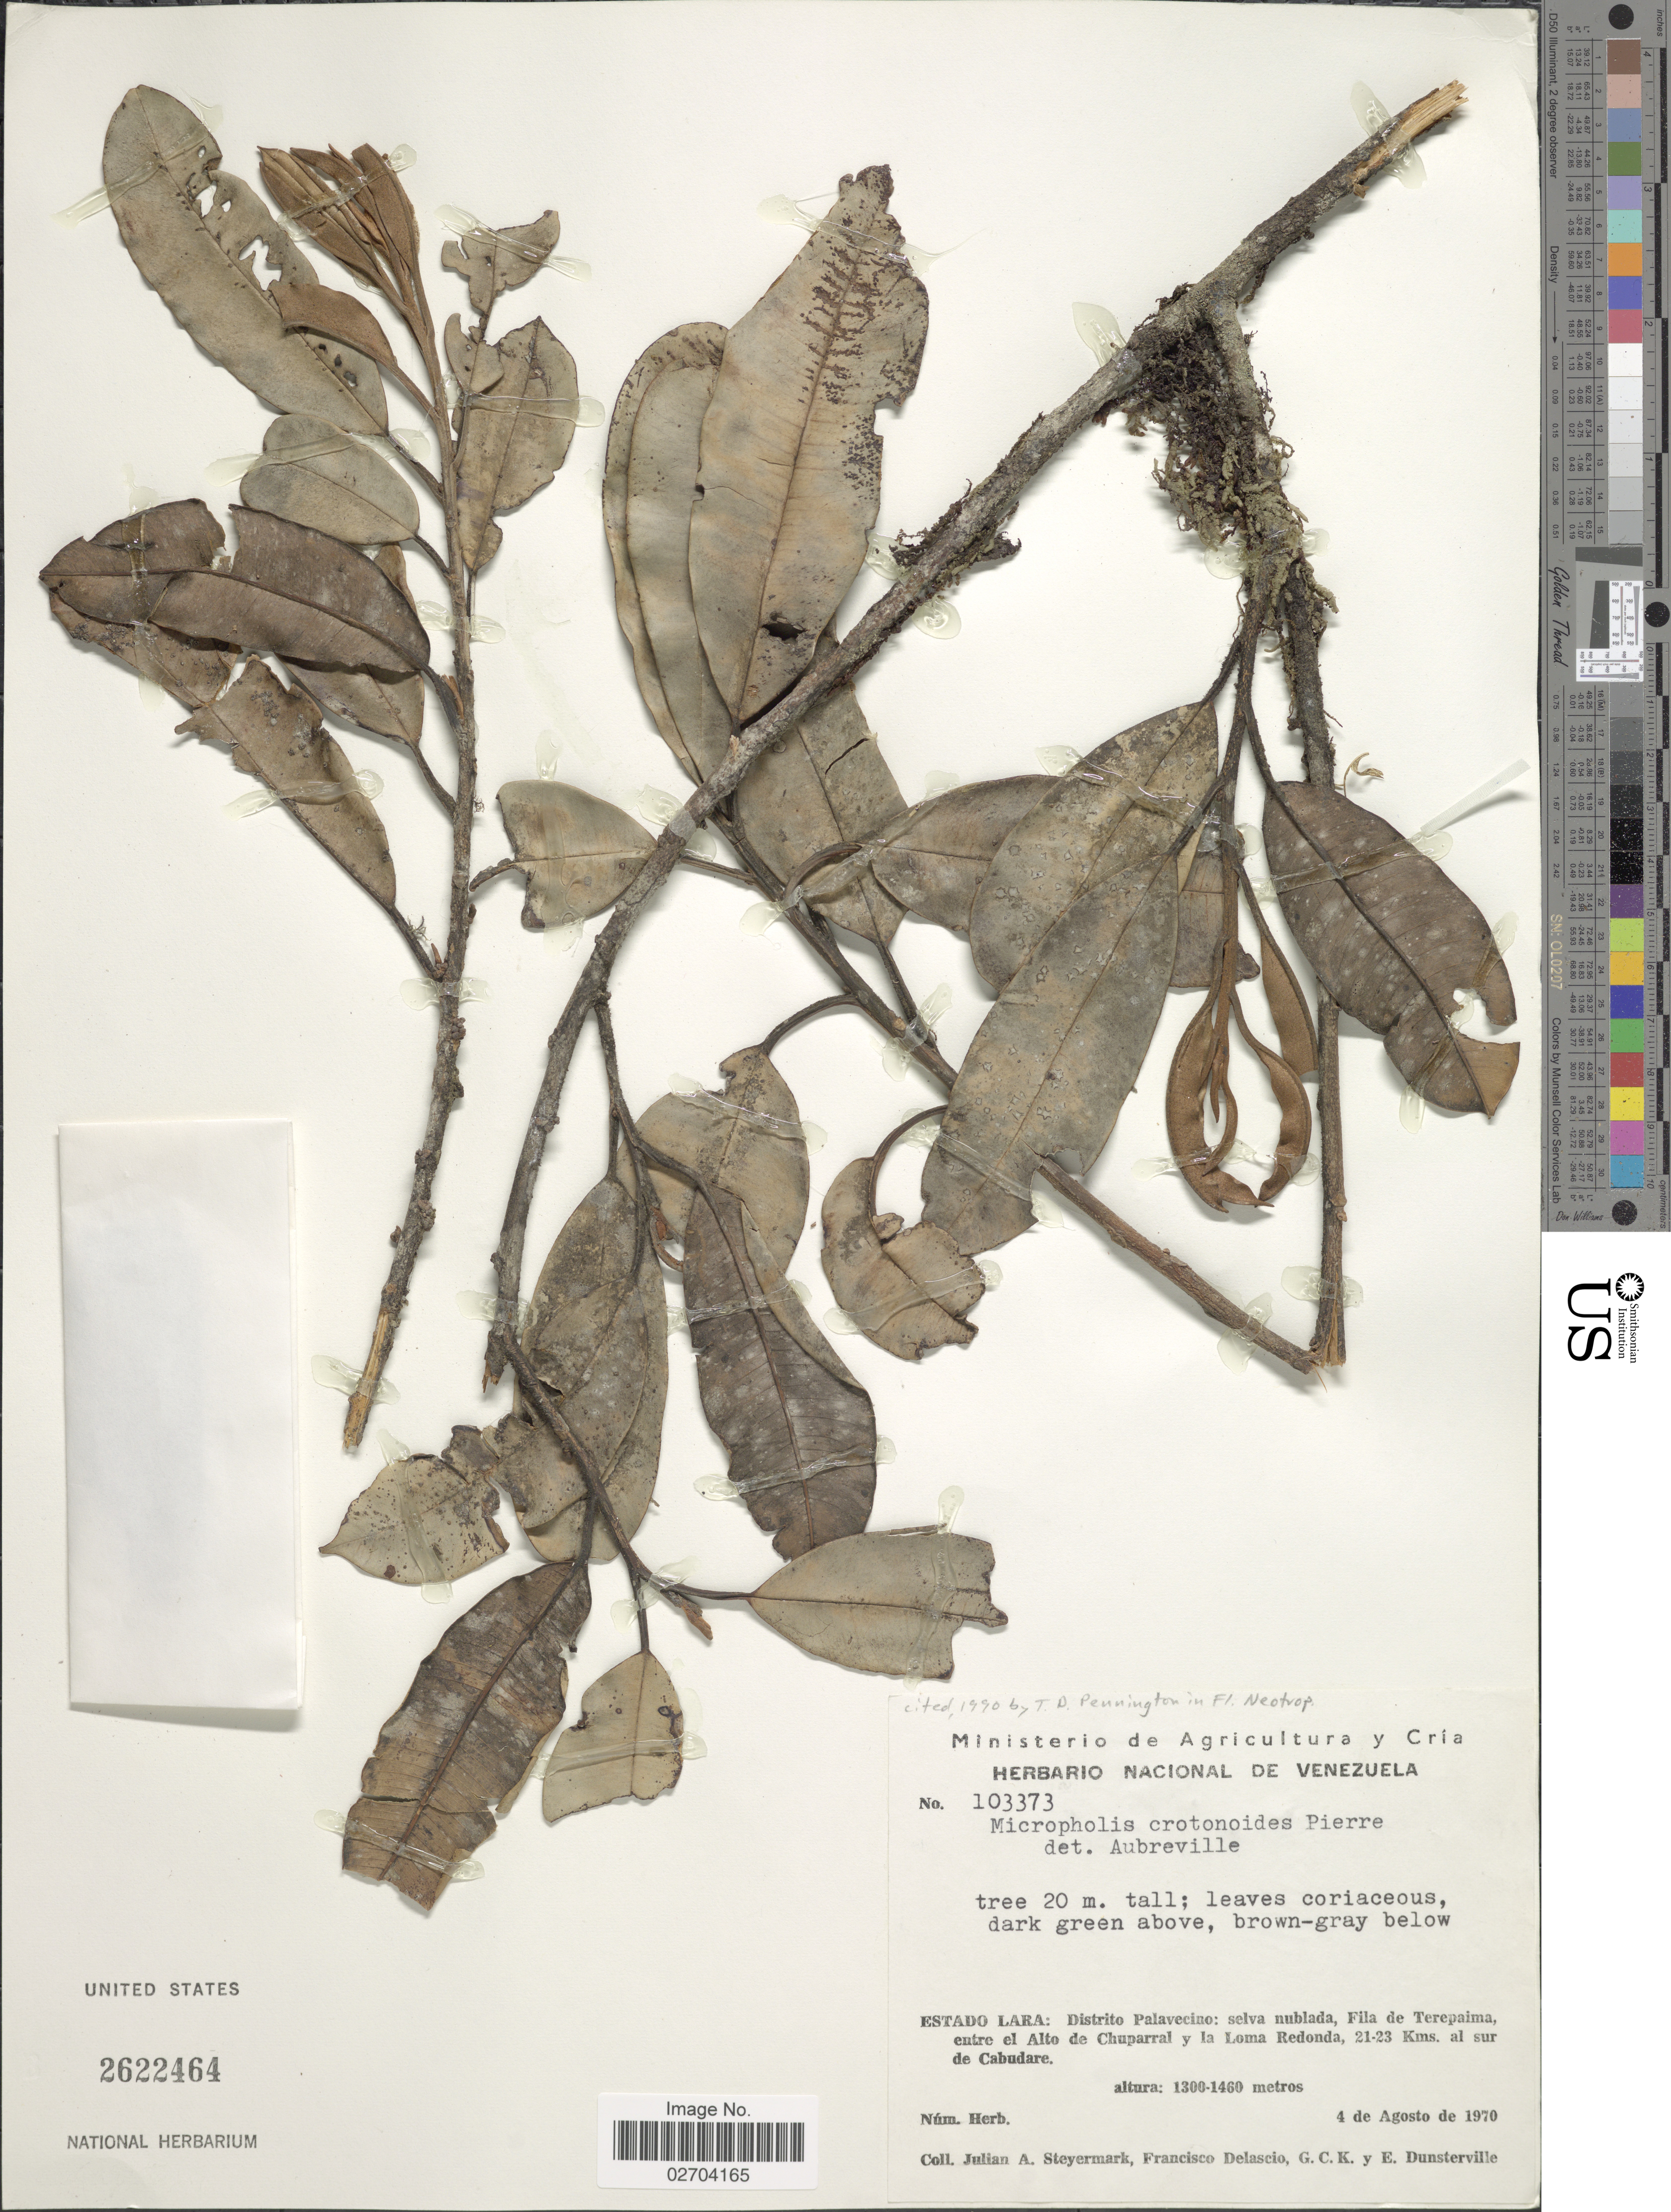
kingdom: Plantae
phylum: Tracheophyta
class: Magnoliopsida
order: Ericales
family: Sapotaceae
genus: Micropholis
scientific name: Micropholis crotonoides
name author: (Pierre) Pierre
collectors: J. Steyermark, F. Delascio C., G. C. K. Dunsterville & E. Dunsterville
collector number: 103373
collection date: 1970-08-04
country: Venezuela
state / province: Lara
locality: Distrito Palavecino: selva nublada, Fila de Terepaima, entre el Alto de Chuparral y la Loma Redonda, 21-23 Kms al sur de Cabudare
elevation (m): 1300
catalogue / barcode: US 2622464